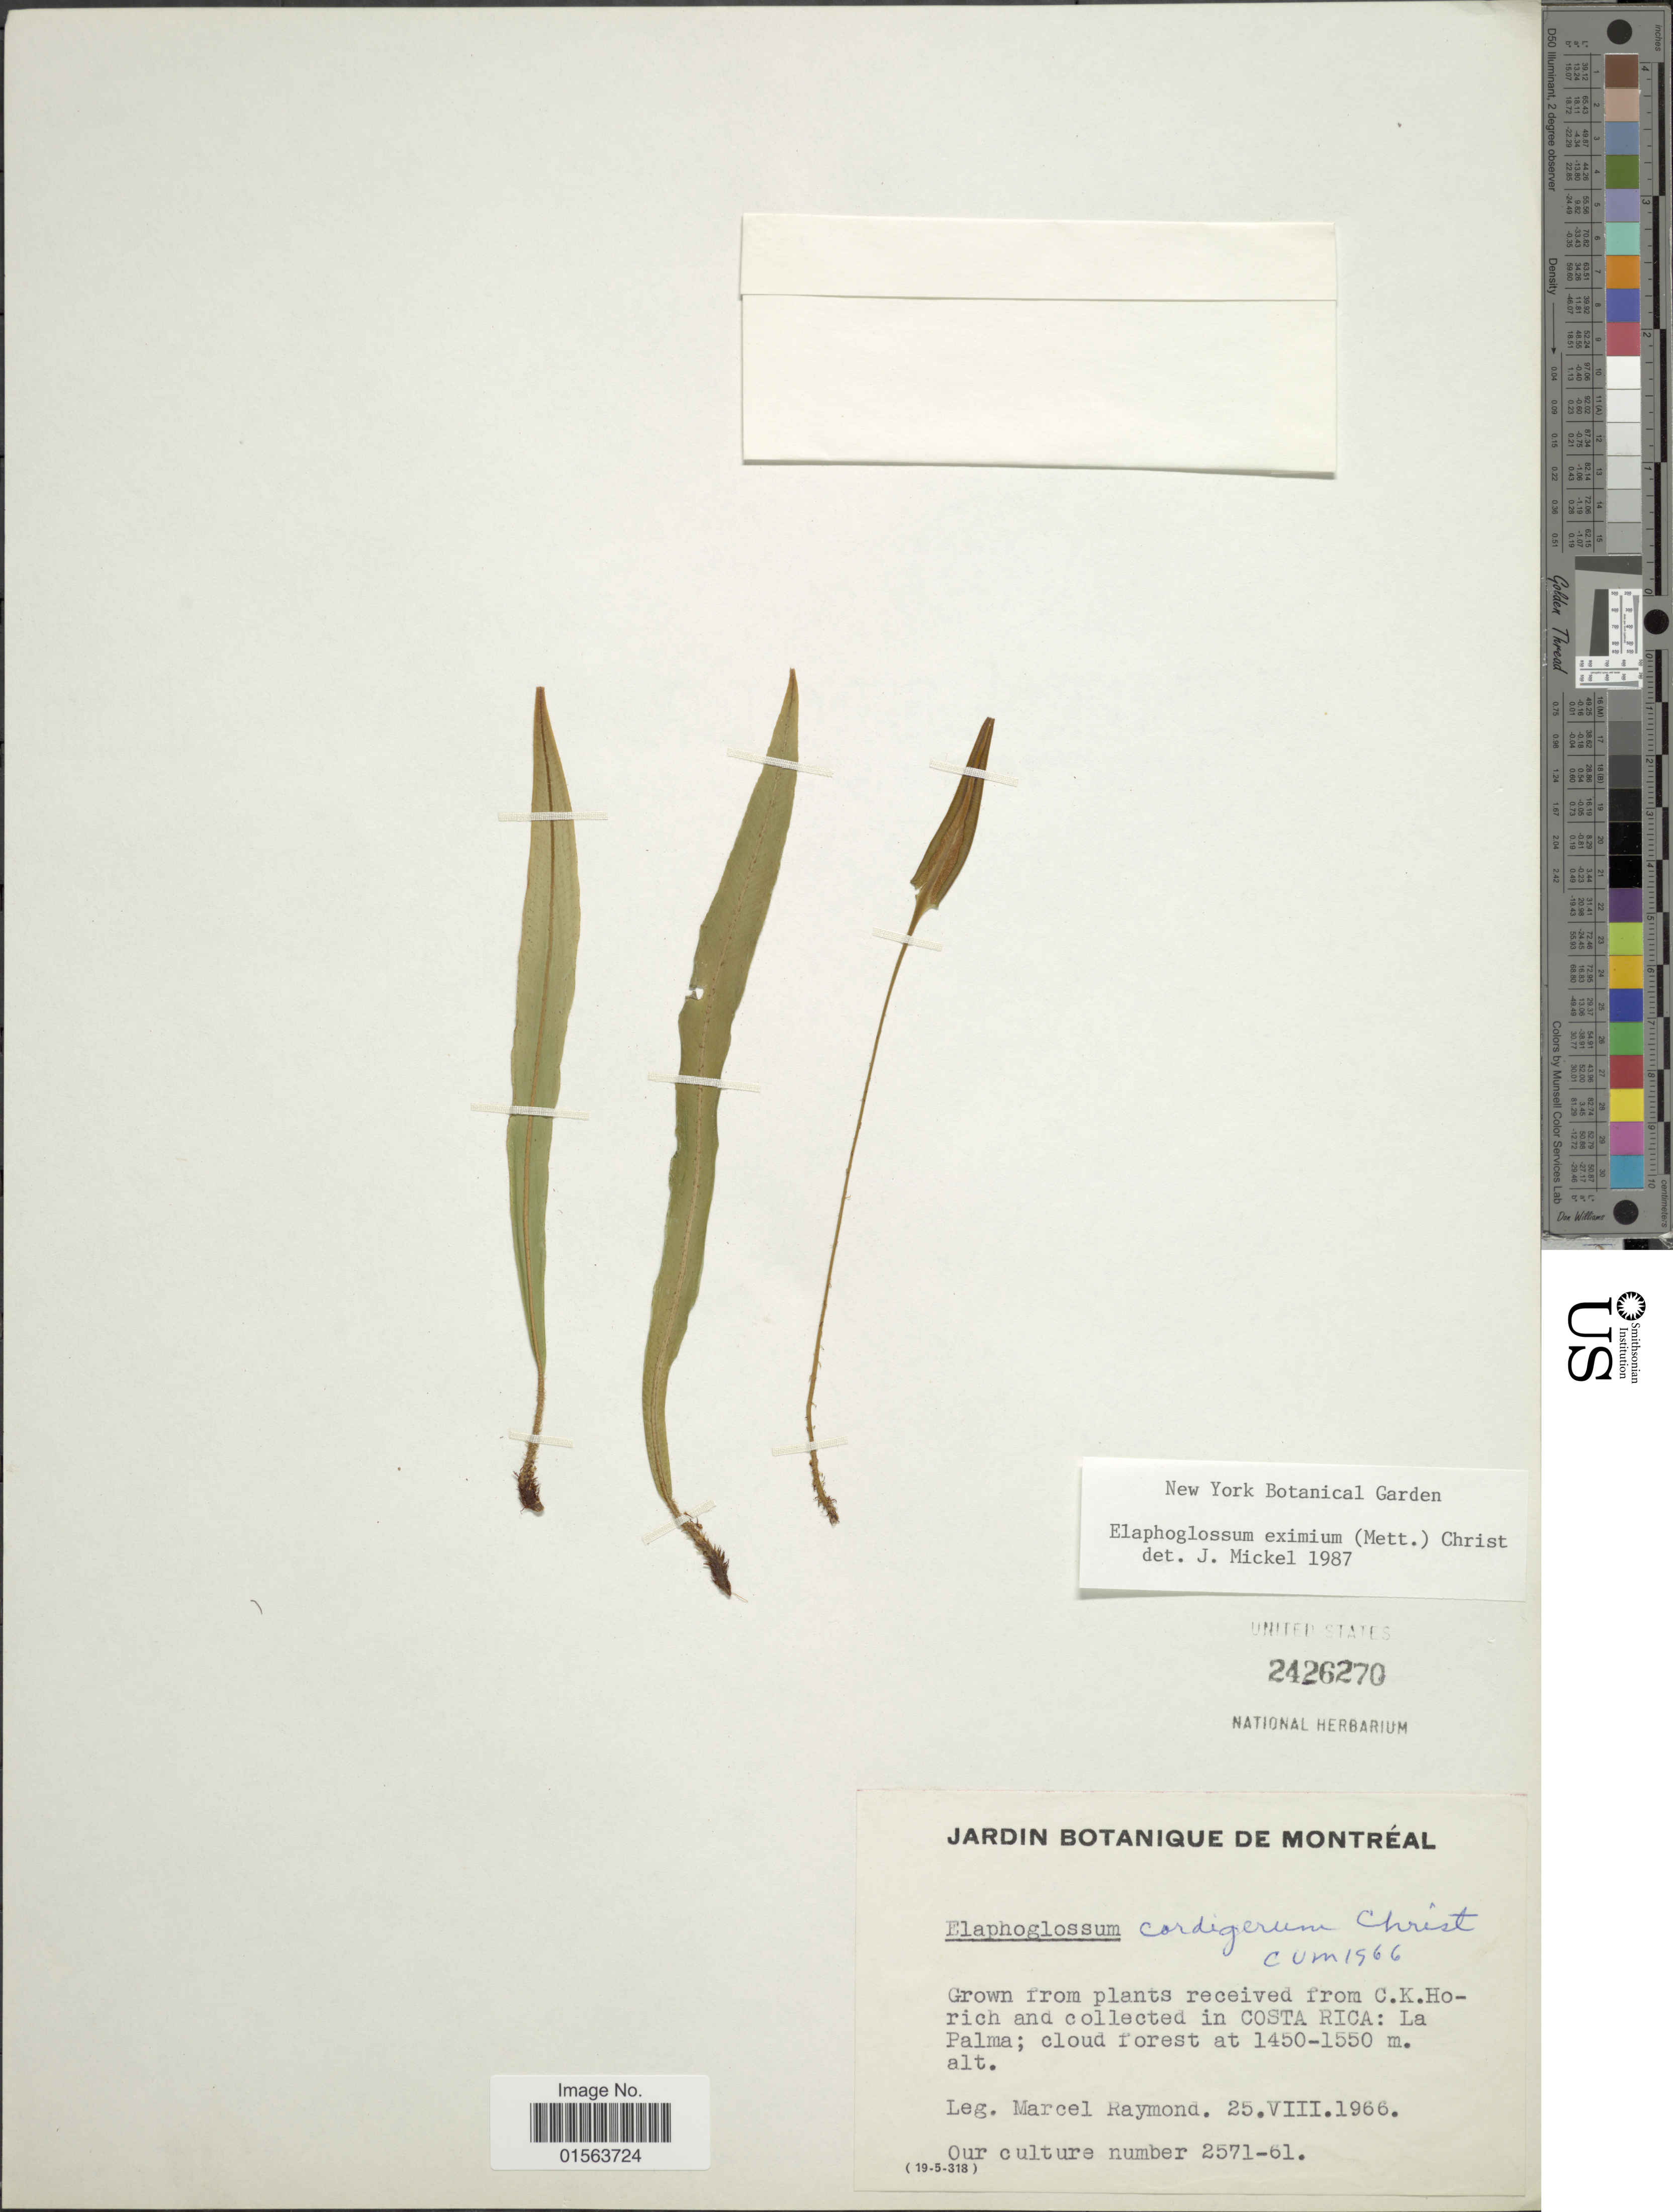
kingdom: Plantae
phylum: Tracheophyta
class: Polypodiopsida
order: Polypodiales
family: Dryopteridaceae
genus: Elaphoglossum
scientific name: Elaphoglossum eximium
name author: (Mett.) Christ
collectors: M. Raymond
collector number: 2571-61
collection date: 1966-08-25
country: Costa Rica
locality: Jardin Botanique de Montreal, Costa Rica: La Palma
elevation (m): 1450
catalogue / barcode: US 2426270